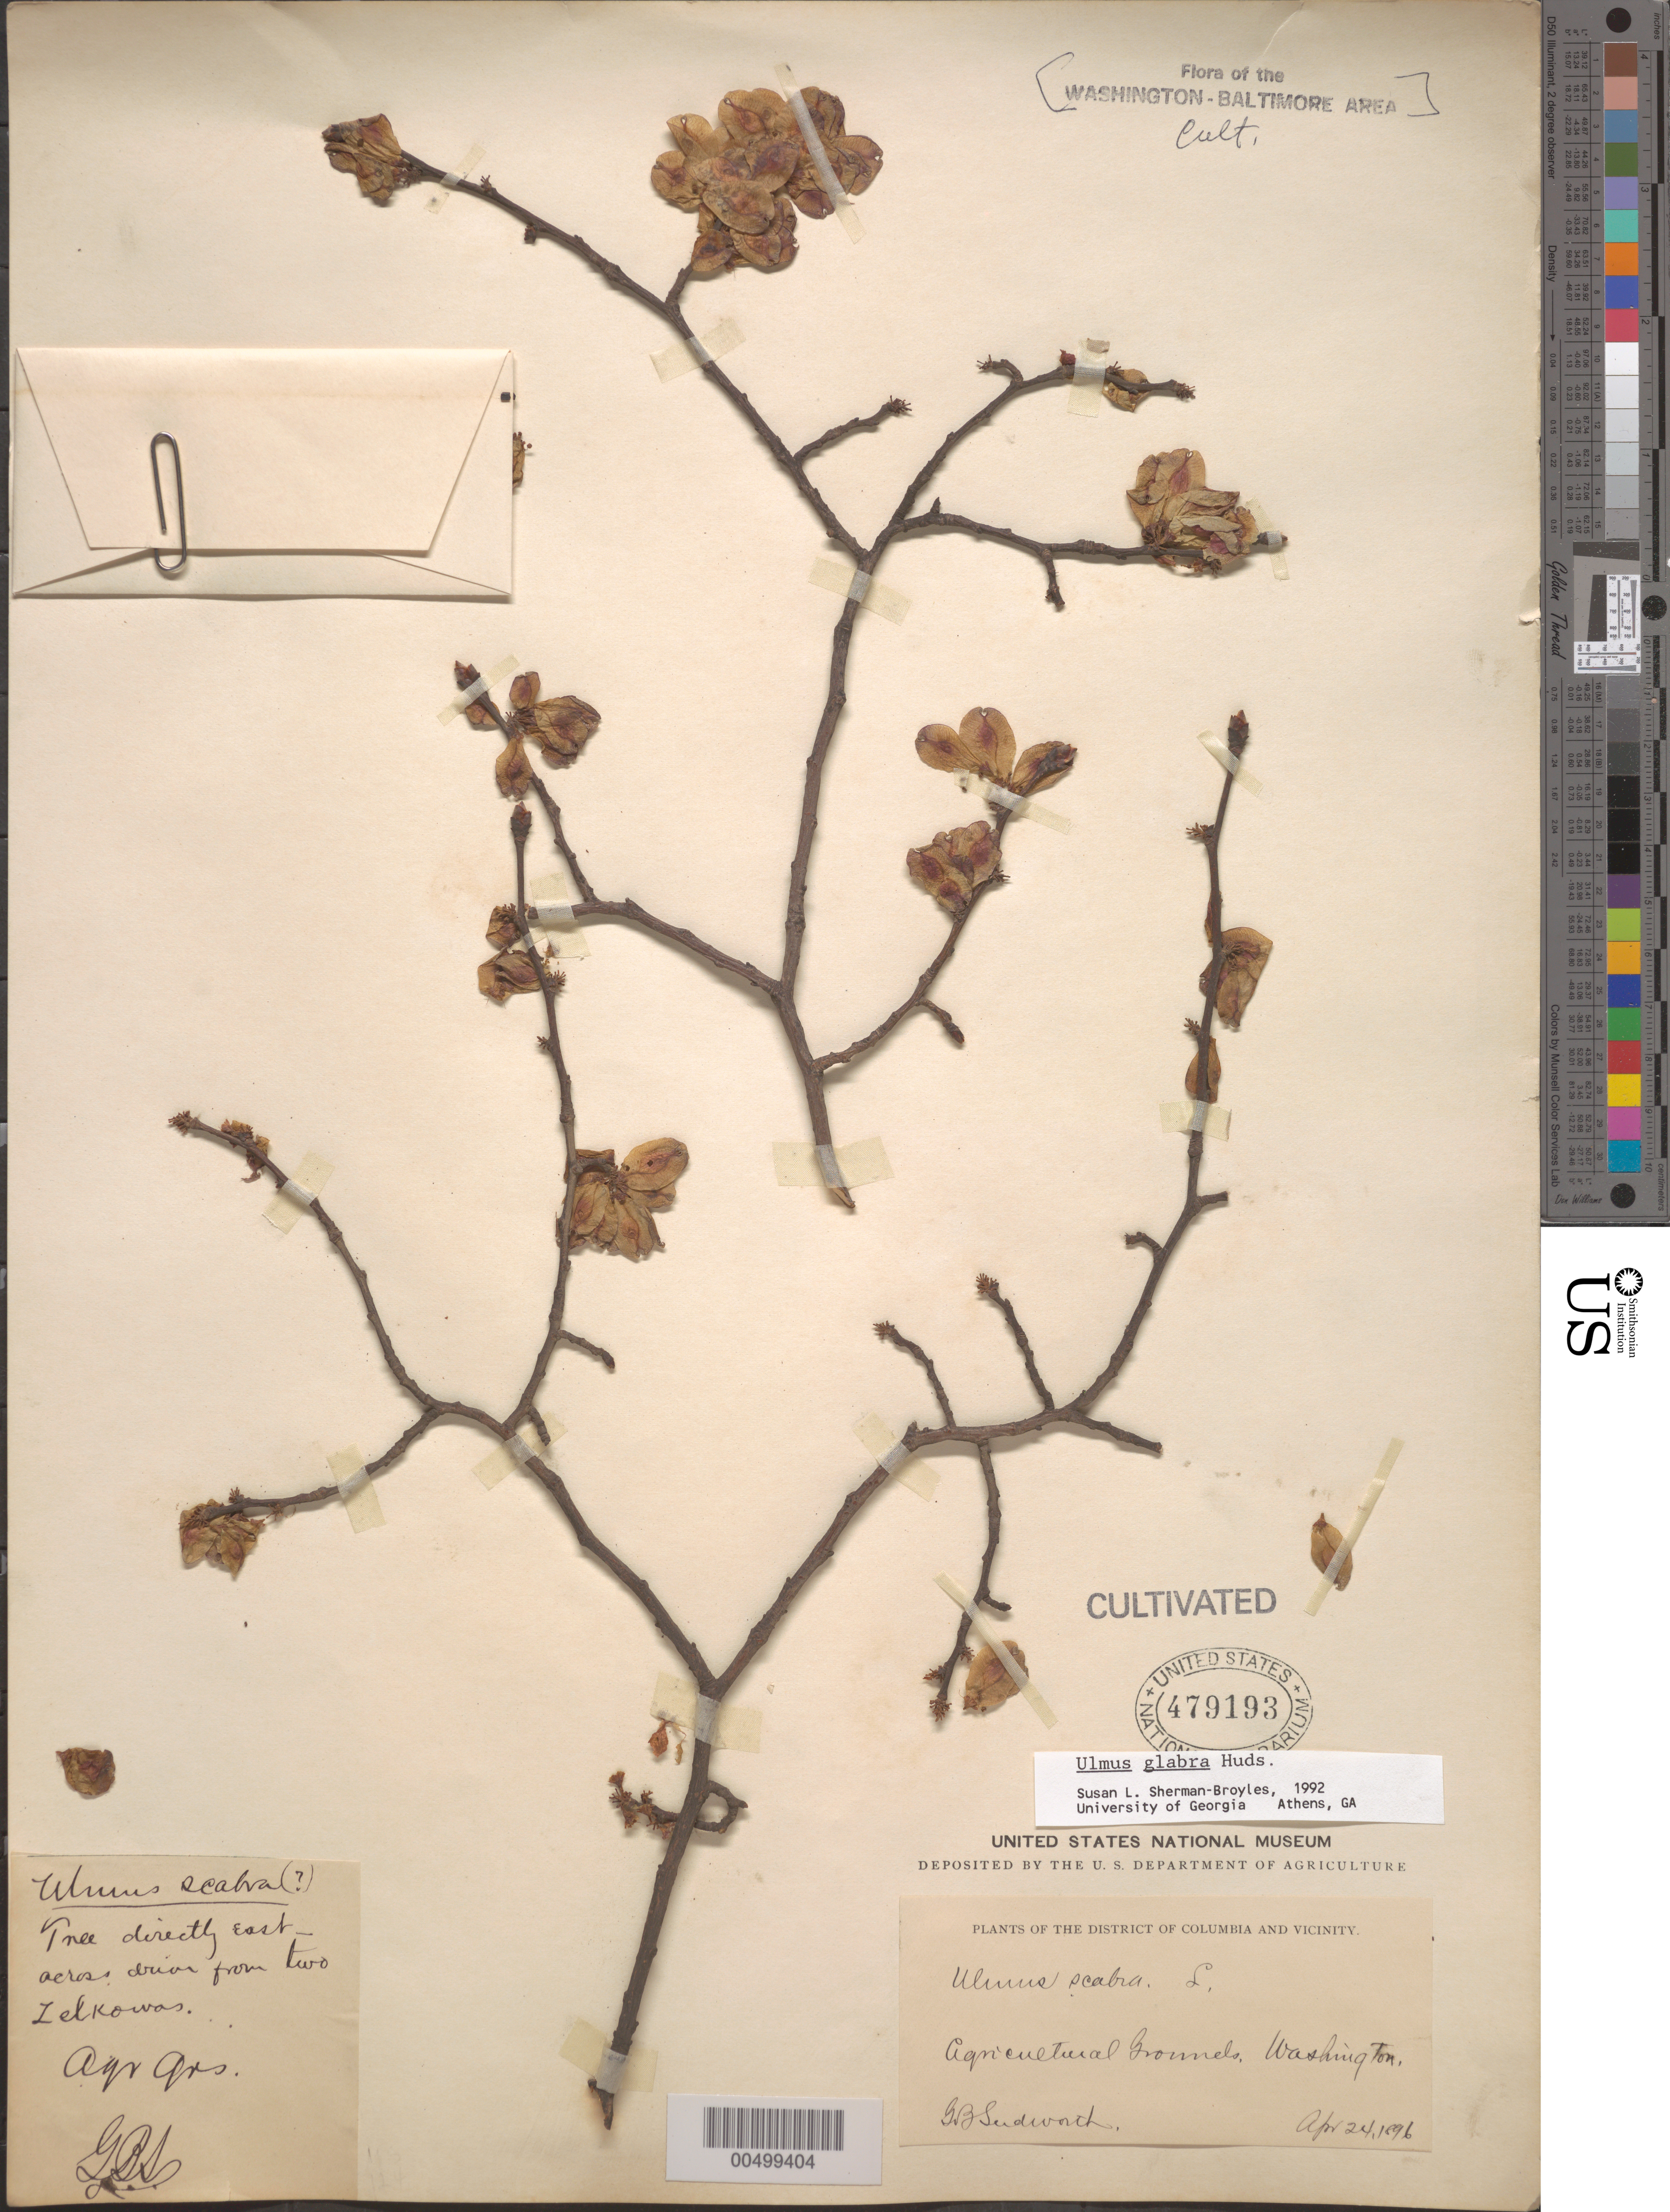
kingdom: Plantae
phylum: Tracheophyta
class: Magnoliopsida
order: Rosales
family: Ulmaceae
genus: Ulmus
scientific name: Ulmus glabra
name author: Huds.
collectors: G. B. Sudworth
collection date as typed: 24 Apr 1896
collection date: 1896-04-24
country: United States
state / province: District of Columbia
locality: Agricultural grounds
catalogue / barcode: US 479193